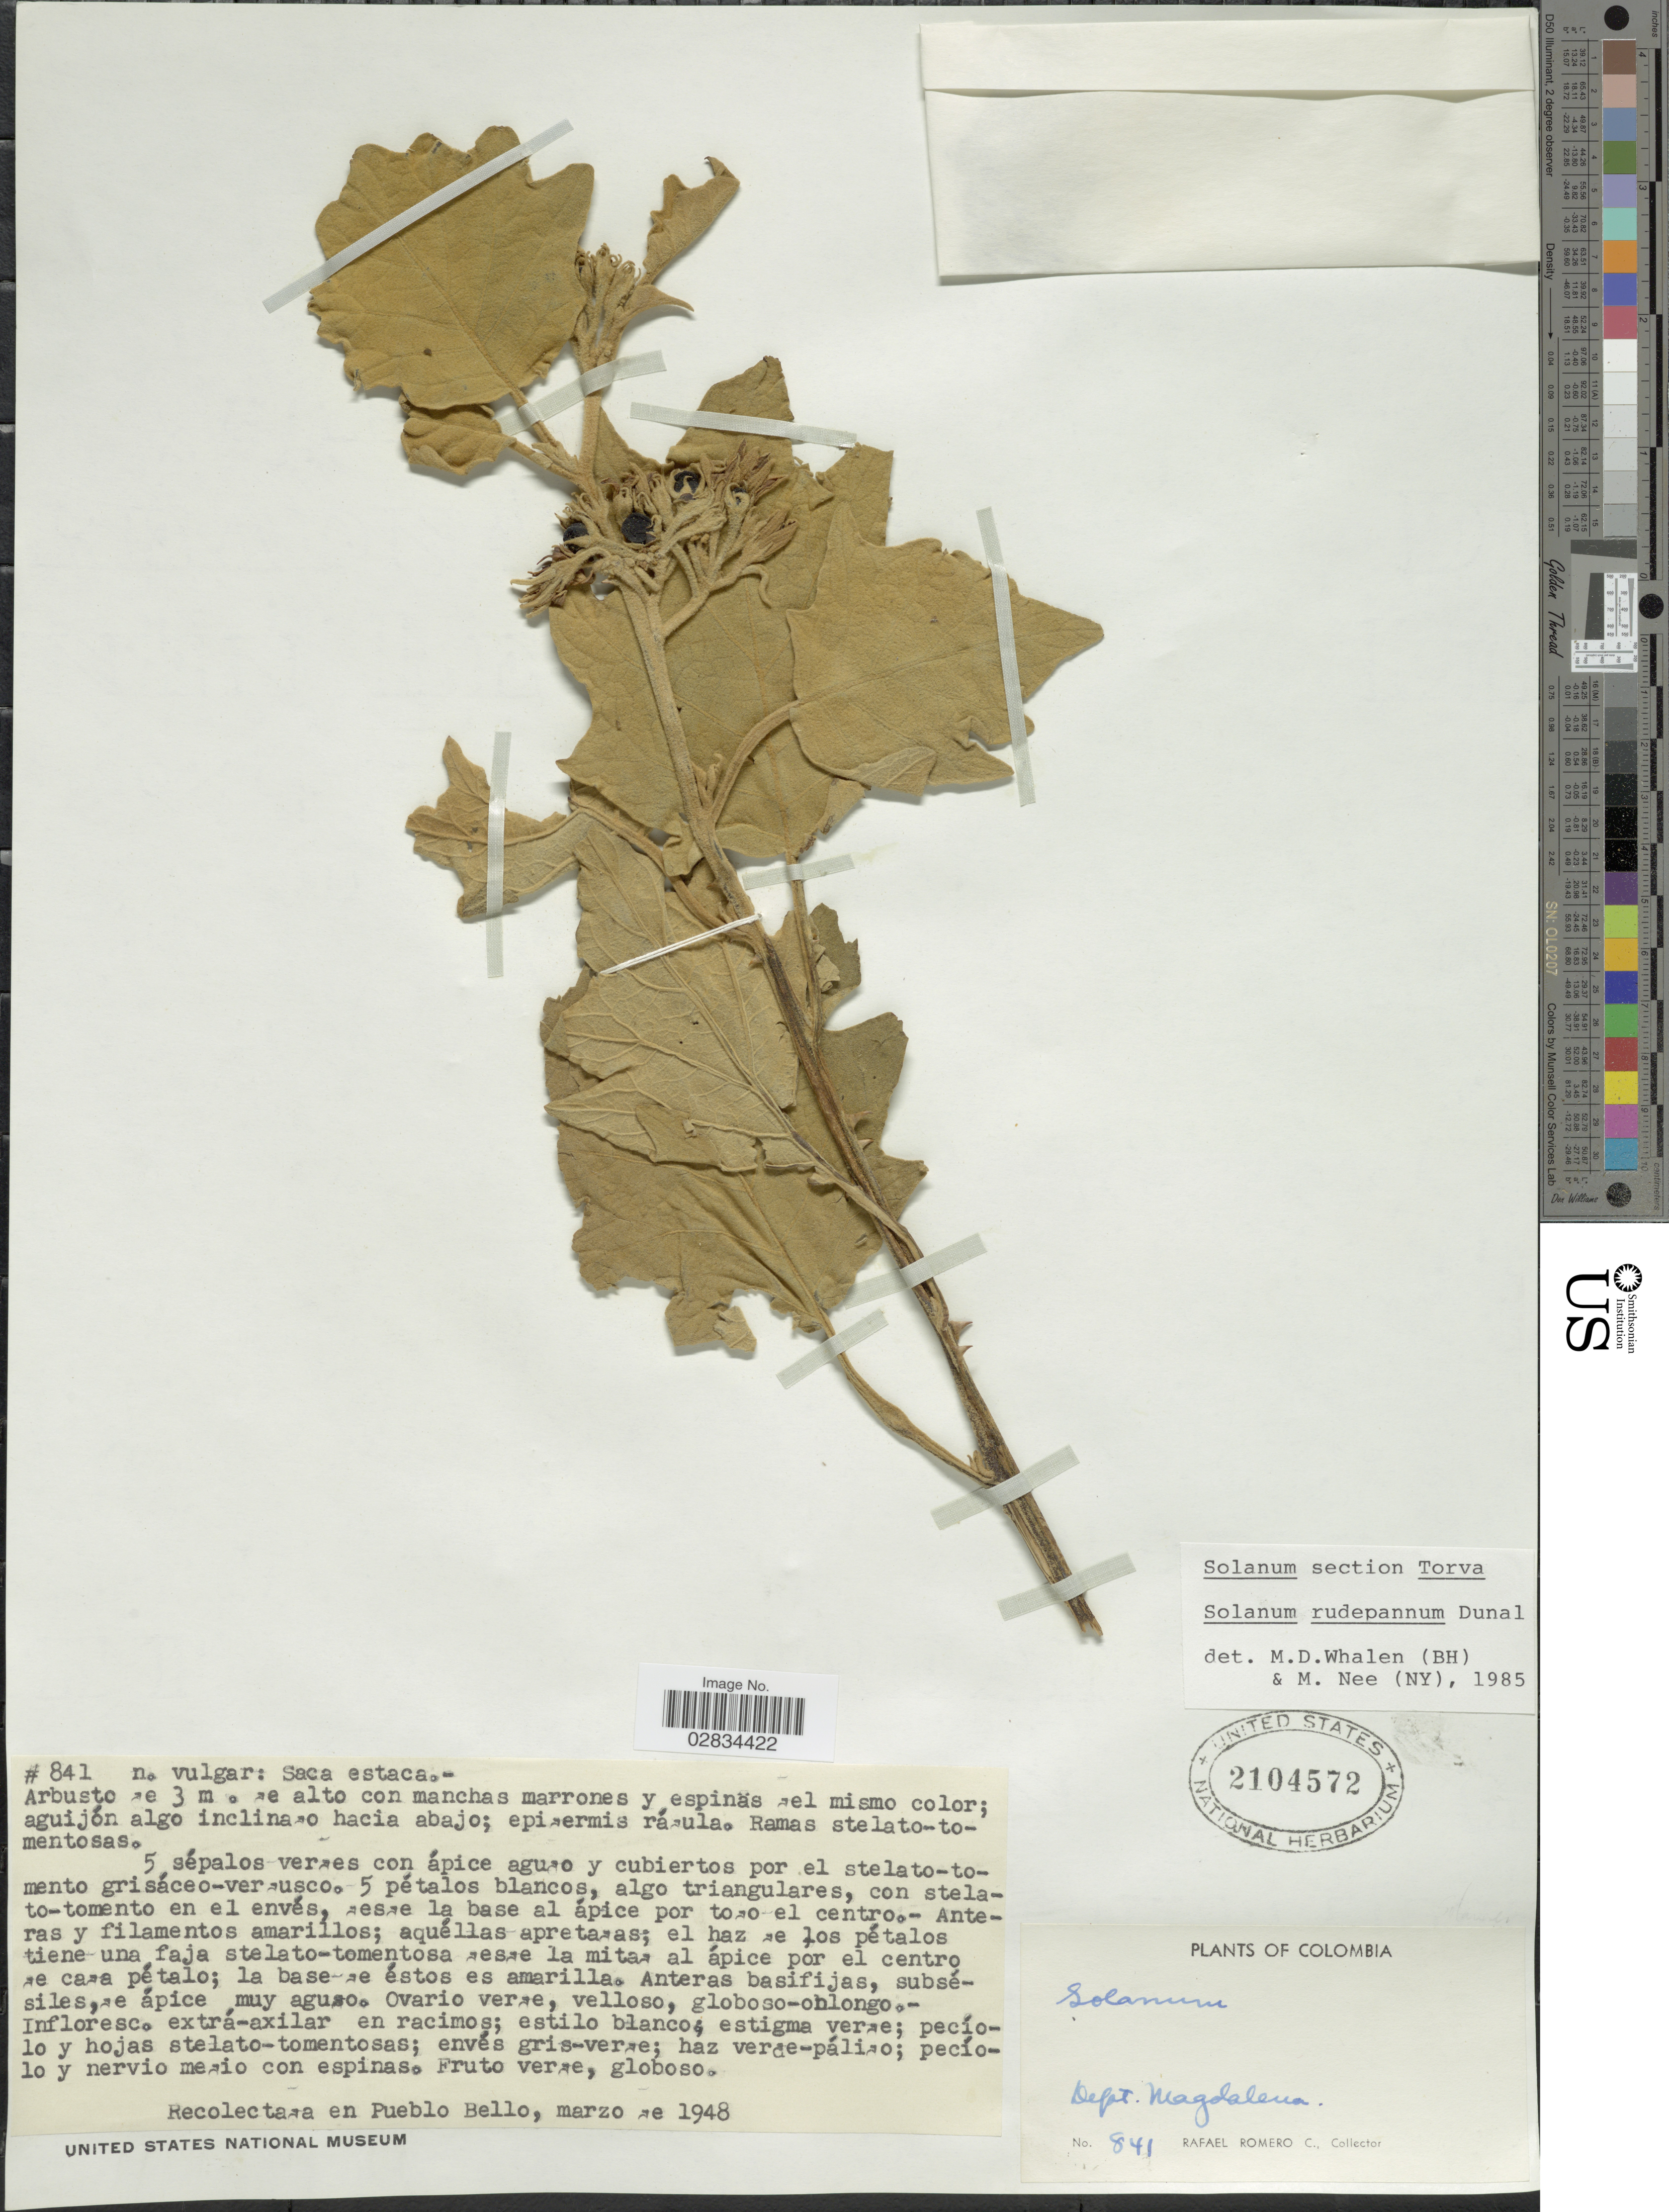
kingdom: Plantae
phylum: Tracheophyta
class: Magnoliopsida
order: Solanales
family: Solanaceae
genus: Solanum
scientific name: Solanum rudepannum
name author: Dunal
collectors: R. Romero Castañeda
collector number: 841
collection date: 1948-03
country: Colombia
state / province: Magdalena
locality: En Pueblo Bello. Dept. Magdalena.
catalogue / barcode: US 2104572